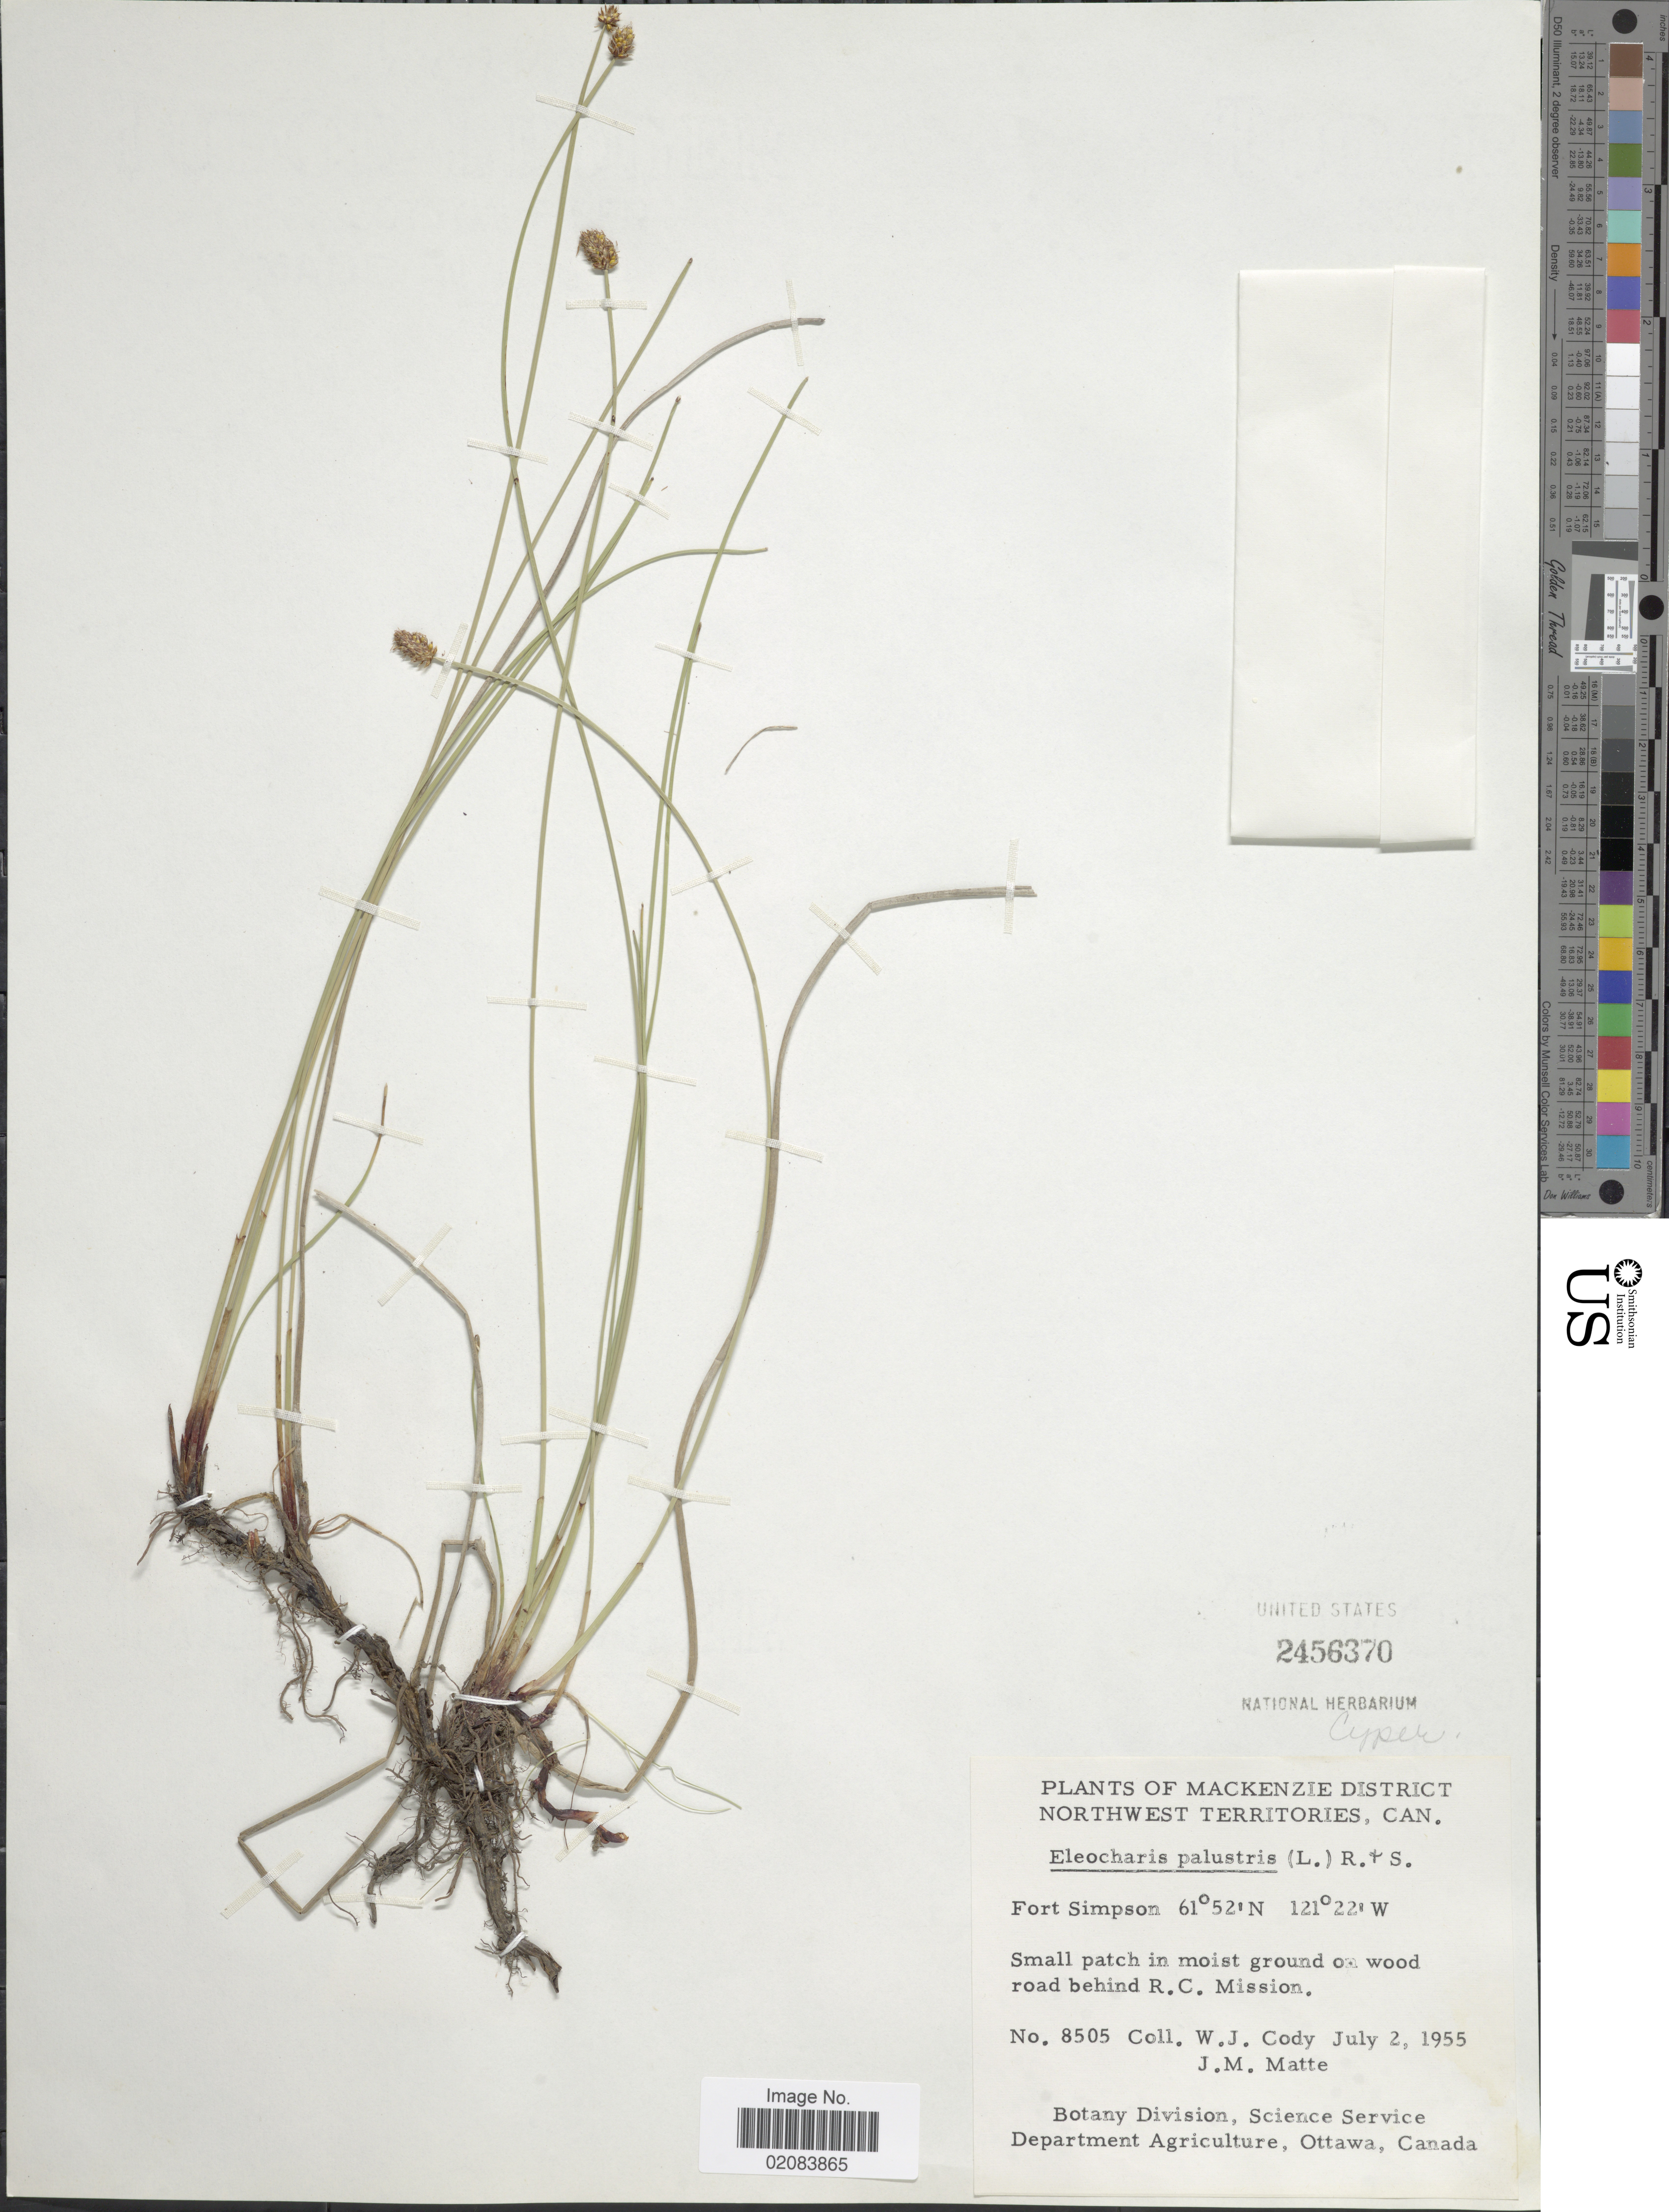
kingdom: Plantae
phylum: Tracheophyta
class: Liliopsida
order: Poales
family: Cyperaceae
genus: Eleocharis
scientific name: Eleocharis palustris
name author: (L.) Roem. & Schult.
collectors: W. Cody & J. Matte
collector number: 8505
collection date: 1955-07-02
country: Canada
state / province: Northwest Territories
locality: Mackenzie District. Fort Simpson. behind R. C. Mission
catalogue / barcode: US 2456370